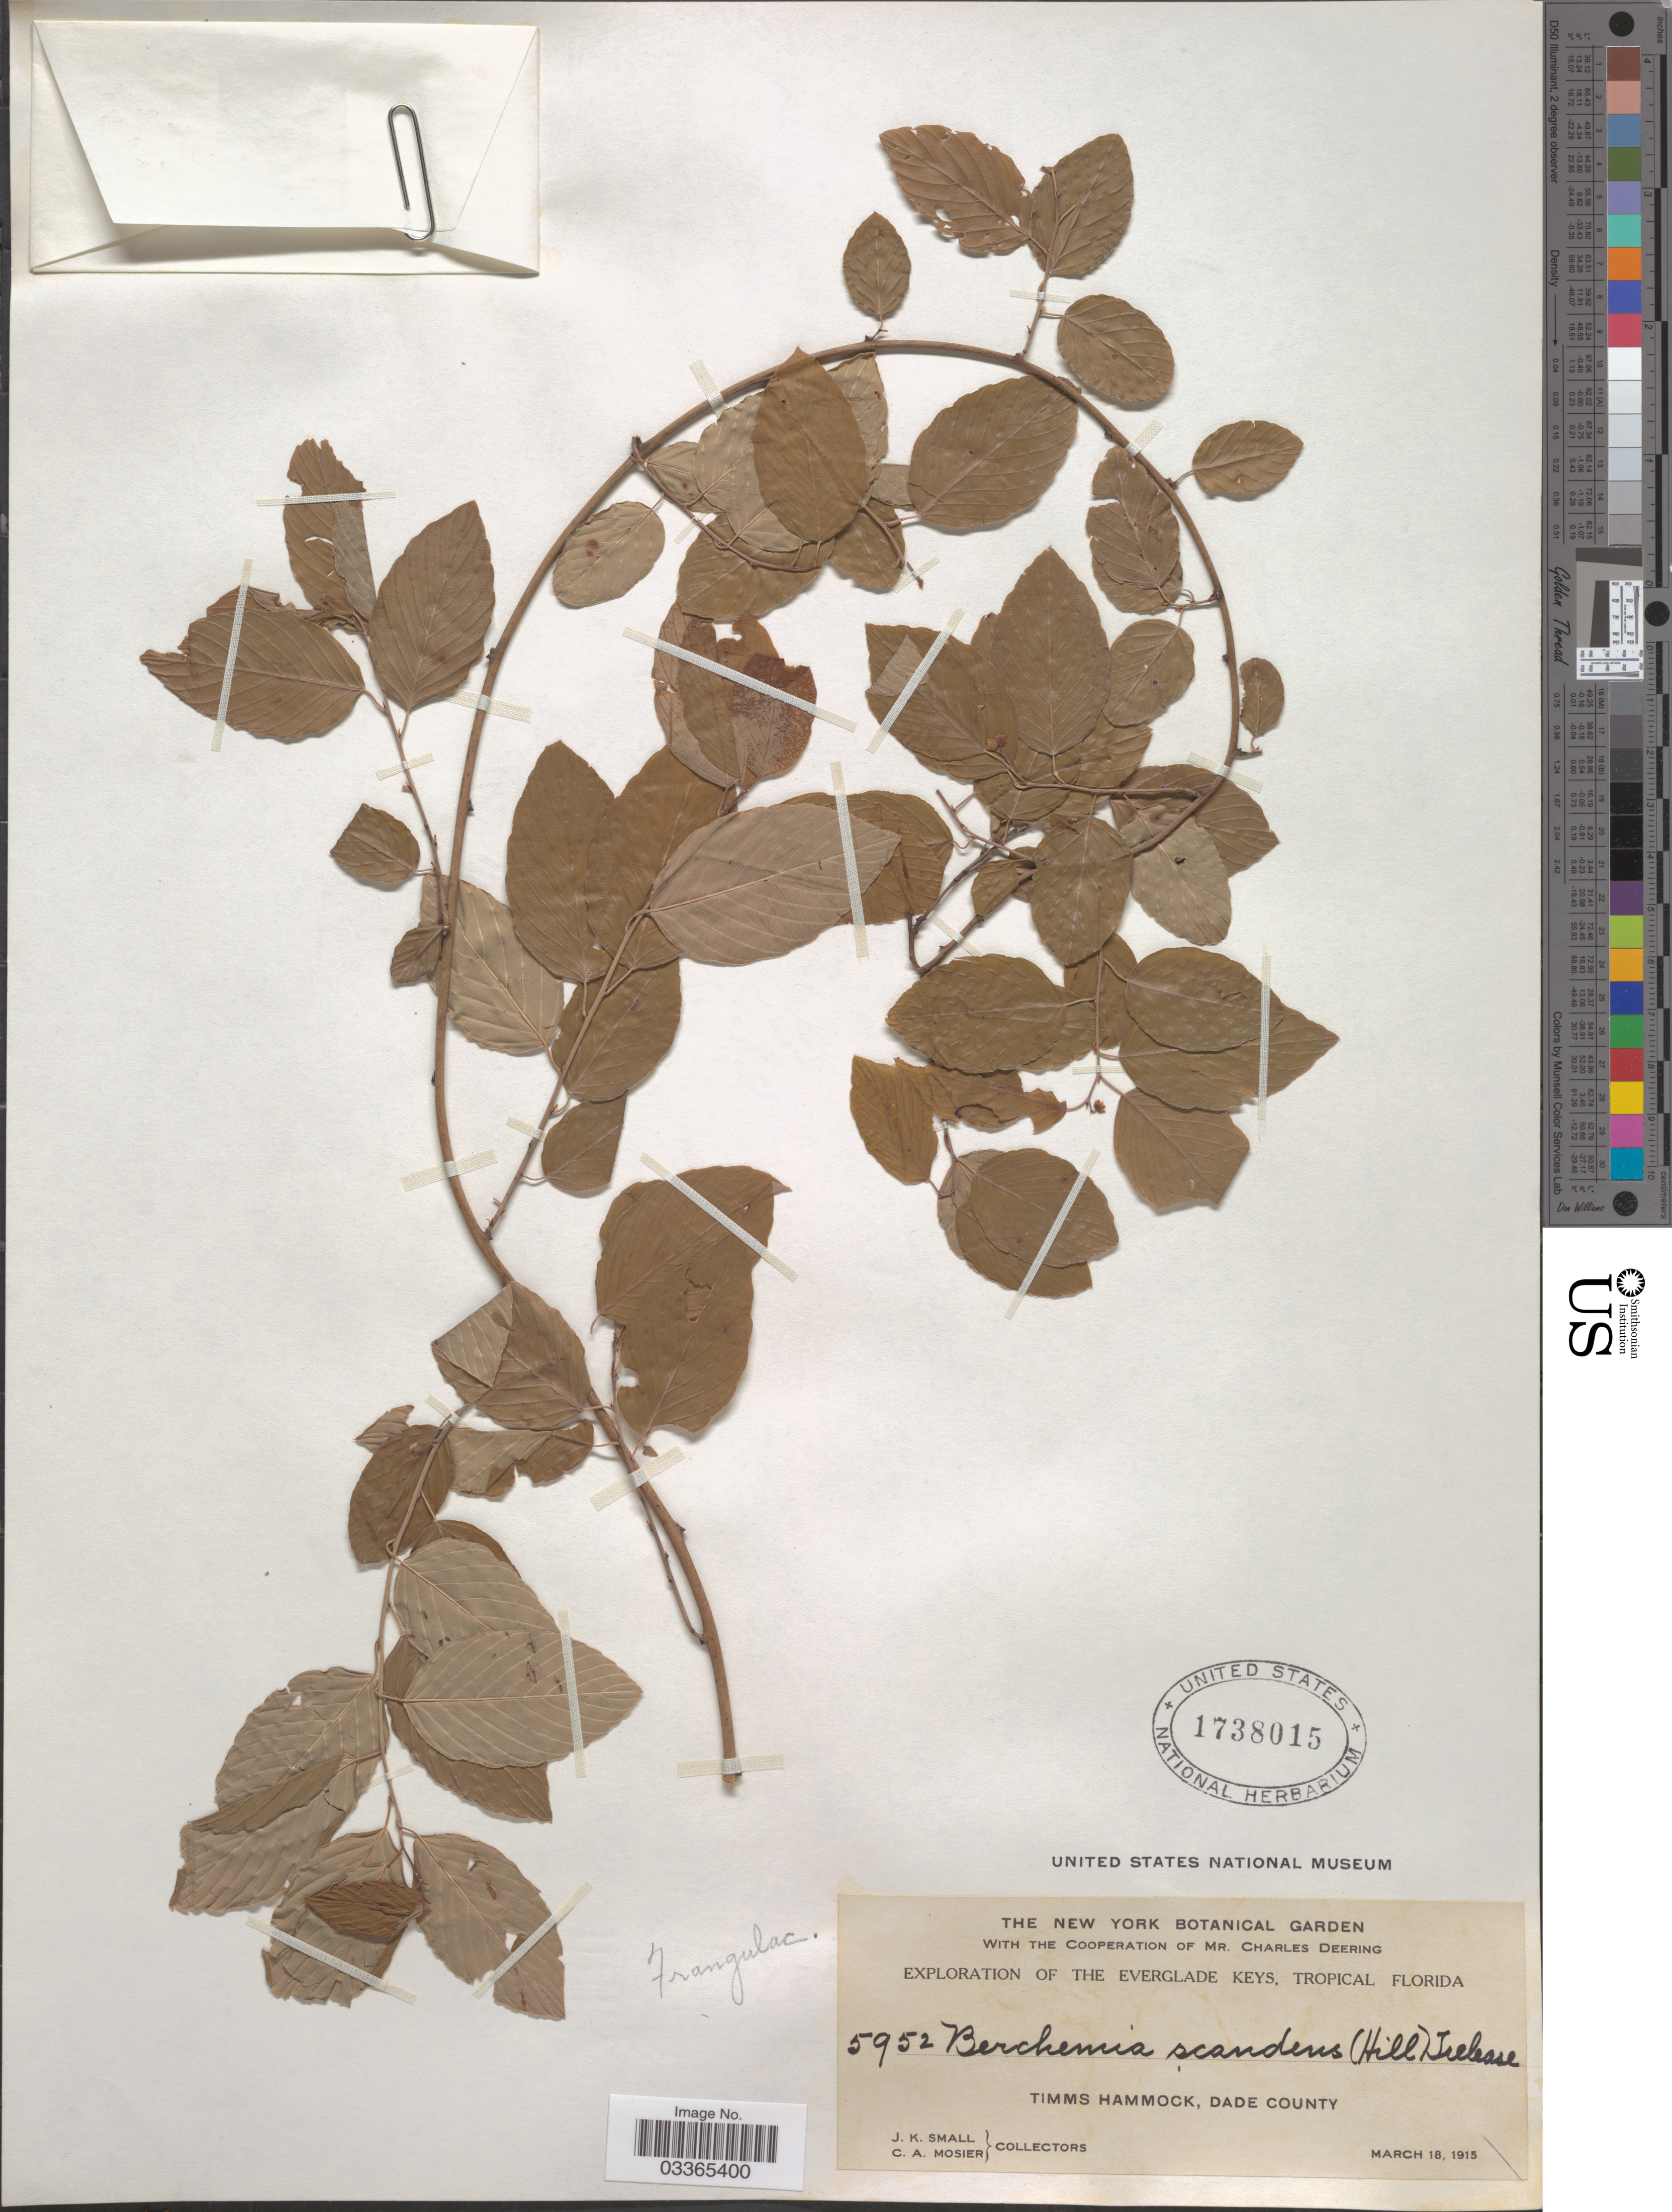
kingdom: Plantae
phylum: Tracheophyta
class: Magnoliopsida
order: Rosales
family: Rhamnaceae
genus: Berchemia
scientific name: Berchemia scandens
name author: (Hill) K. Koch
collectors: J. K. Small & C. A. Mosier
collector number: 5952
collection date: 1915-03-18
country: United States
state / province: Florida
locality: The Everglade Keys, Tropical Florida. Timms Hammock, Dade County.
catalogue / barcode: US 1738015